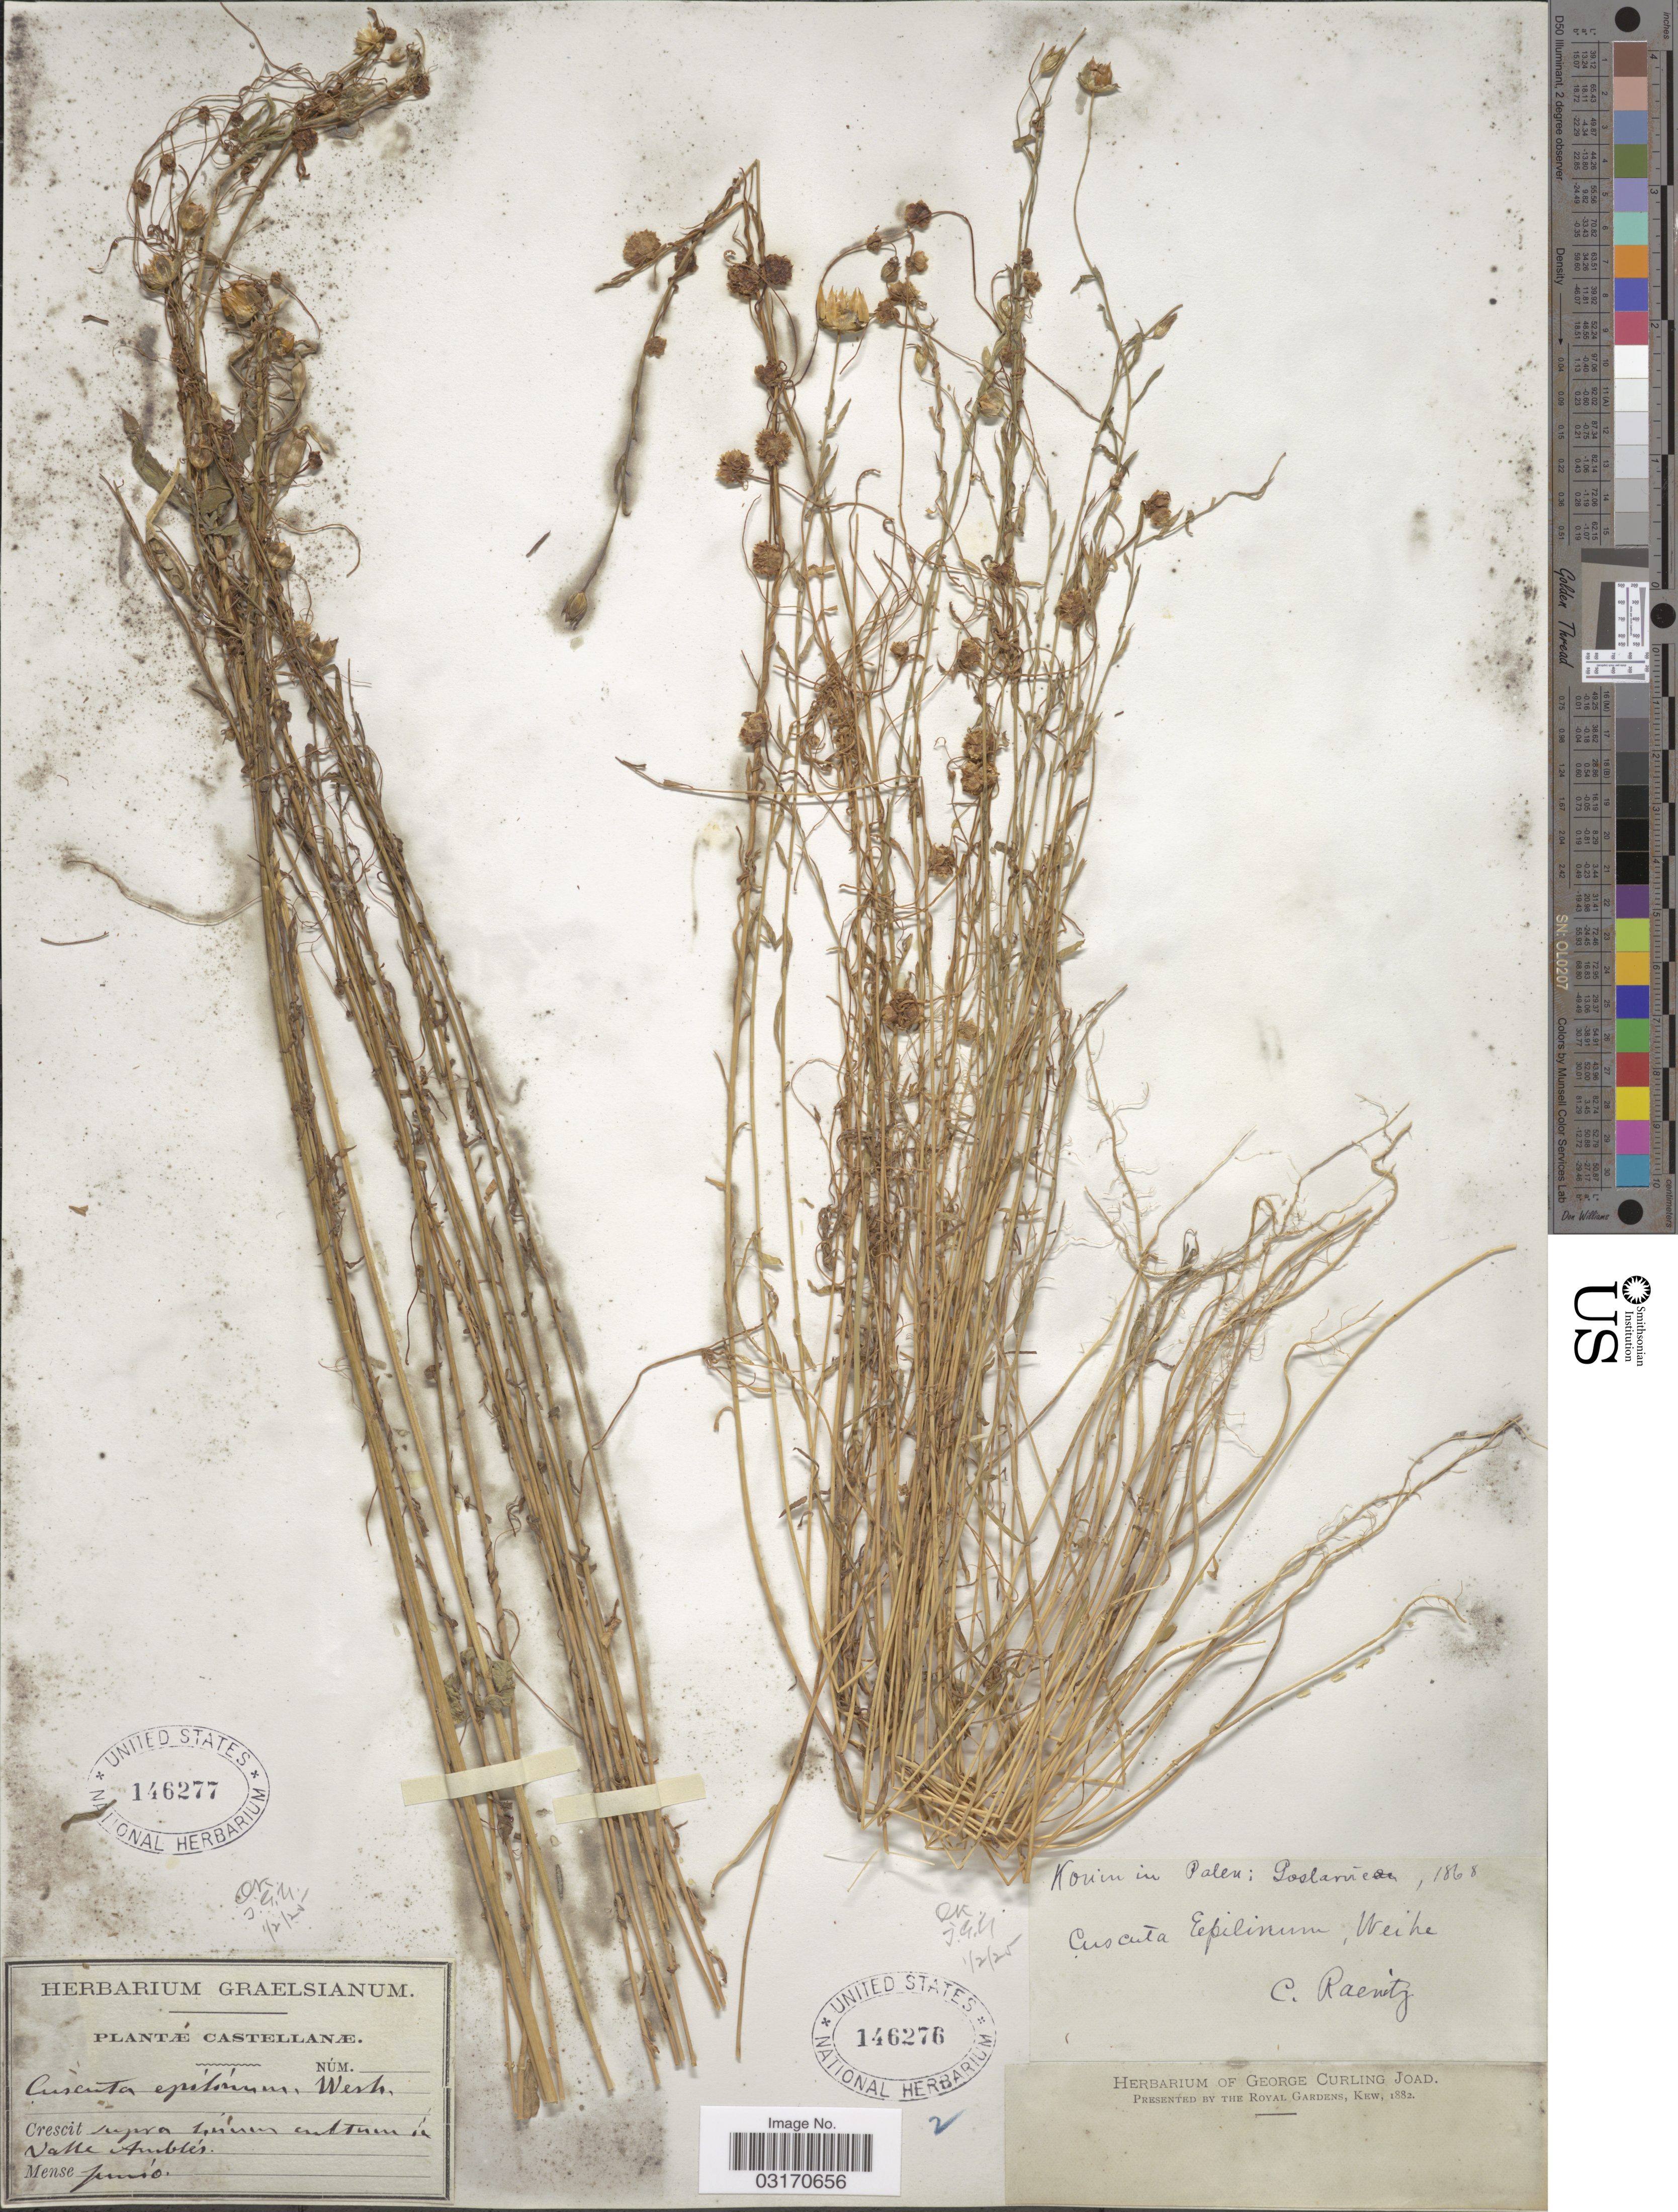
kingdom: Plantae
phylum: Tracheophyta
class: Magnoliopsida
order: Solanales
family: Convolvulaceae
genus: Cuscuta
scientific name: Cuscuta epilinum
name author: Weihe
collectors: C. Raenitz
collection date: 1868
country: Poland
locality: Konin in Polen; Poslanie. [interpreted]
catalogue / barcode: US 146276